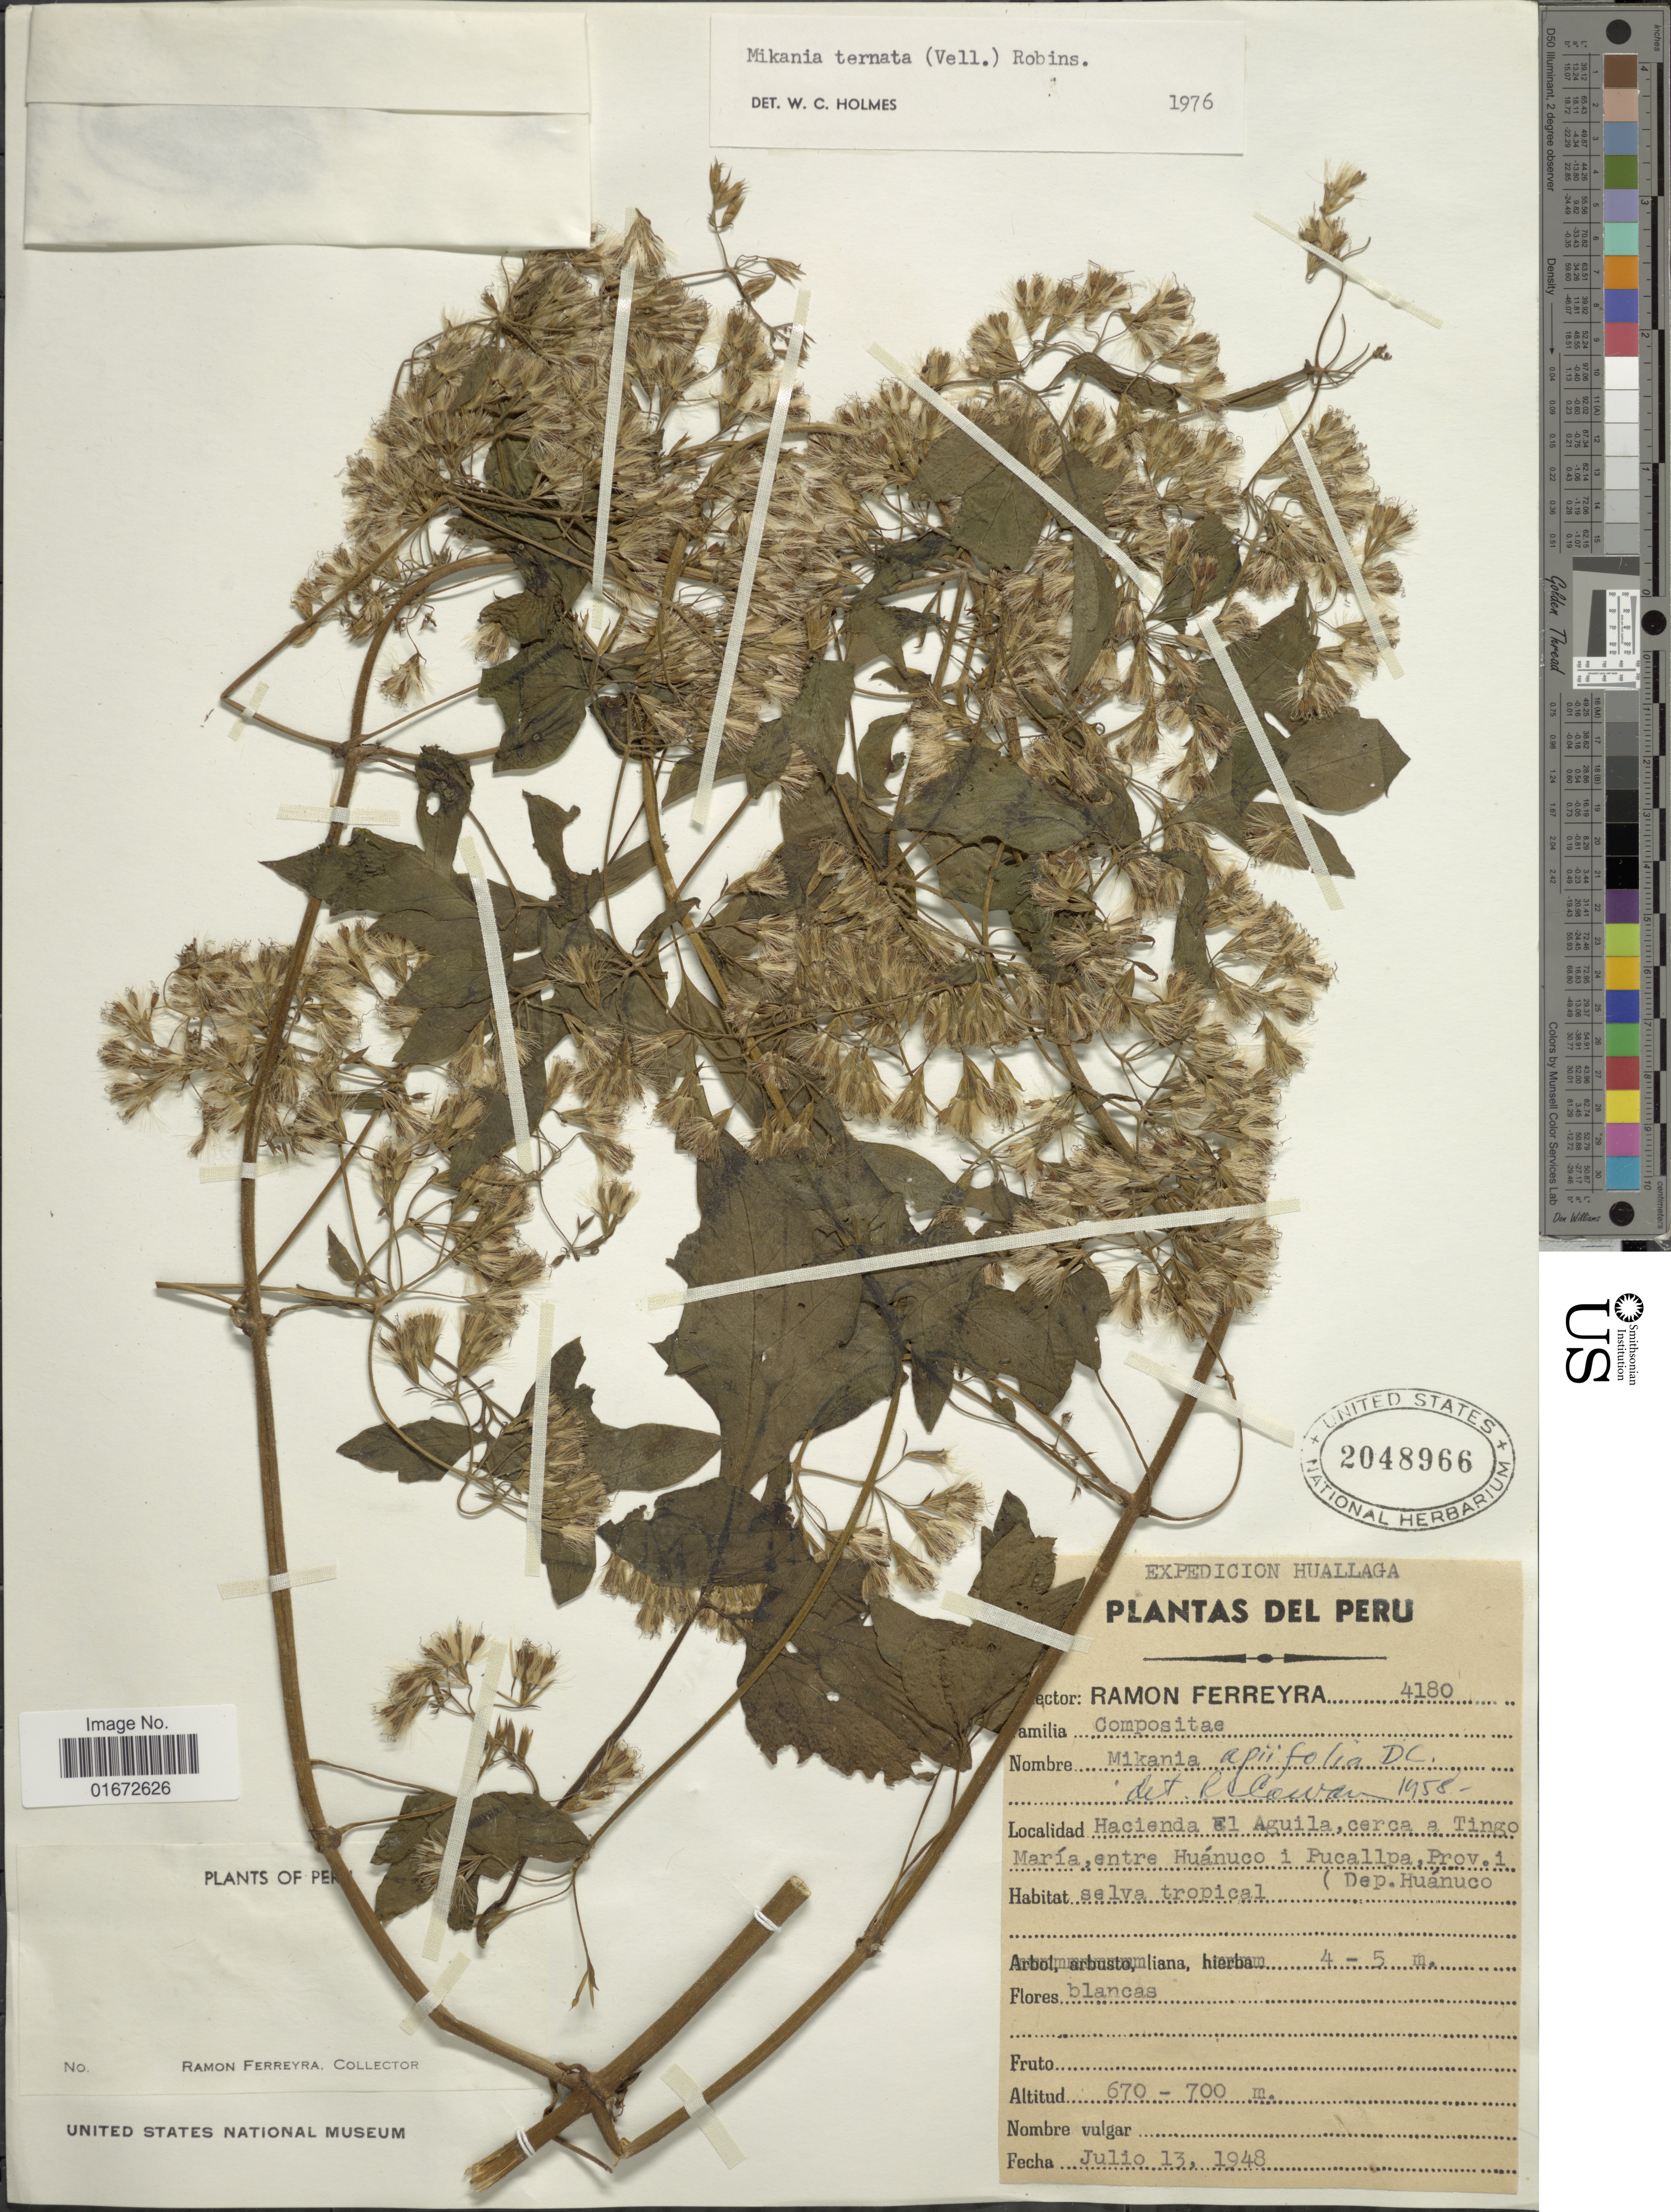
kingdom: Plantae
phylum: Tracheophyta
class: Magnoliopsida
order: Asterales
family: Asteraceae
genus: Mikania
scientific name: Mikania ternata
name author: (Vell.) B.L. Rob.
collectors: R. A. Ferreyra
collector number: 4180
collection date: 1948-07-13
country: Peru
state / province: Huánuco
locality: Hacienda El Aguila, cerca a Tingo María, entre Huánuco i Pucallpa, Prov. i Dep. Huánuco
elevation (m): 670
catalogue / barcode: US 2048966